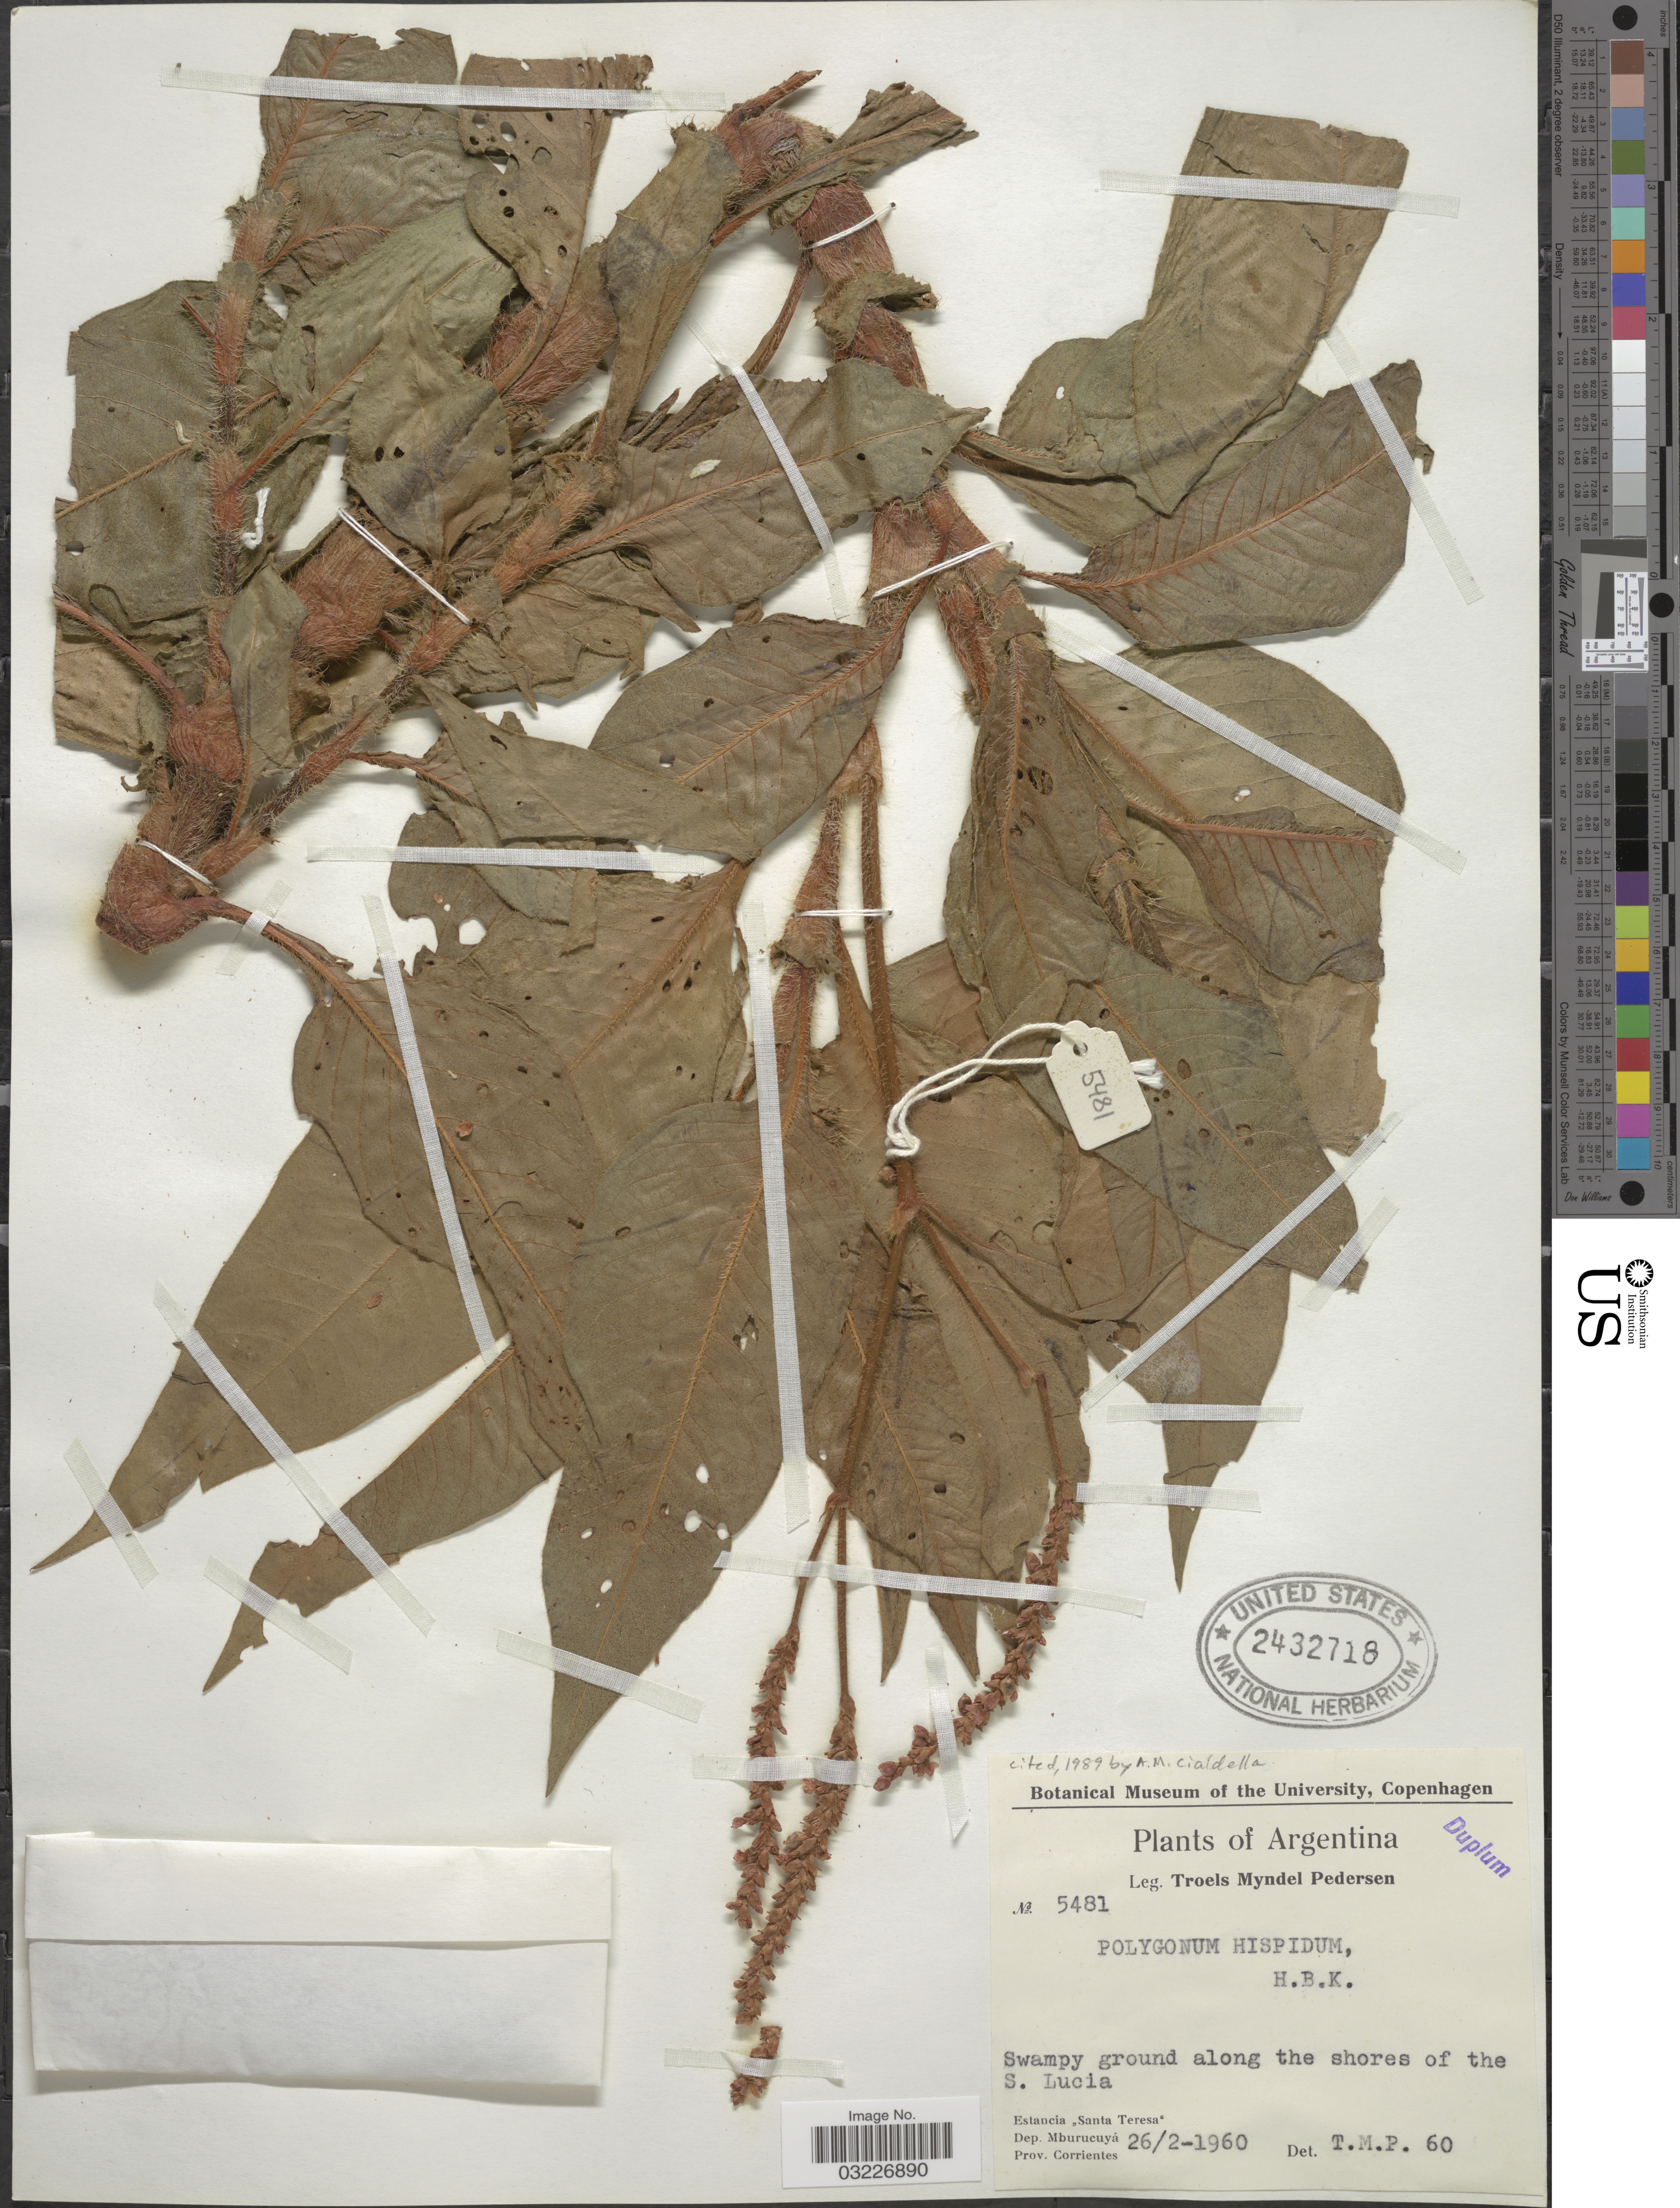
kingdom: Plantae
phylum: Tracheophyta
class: Magnoliopsida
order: Caryophyllales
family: Polygonaceae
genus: Persicaria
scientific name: Persicaria sp.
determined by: Atha, D. E.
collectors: T. Pederson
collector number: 5481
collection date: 1960-02-26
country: Argentina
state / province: Corrientes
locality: Swampy ground along the shores of the S. Lucia. Estancia "Santa Teresa", Dep. Mburucuyá.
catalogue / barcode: US 2432718